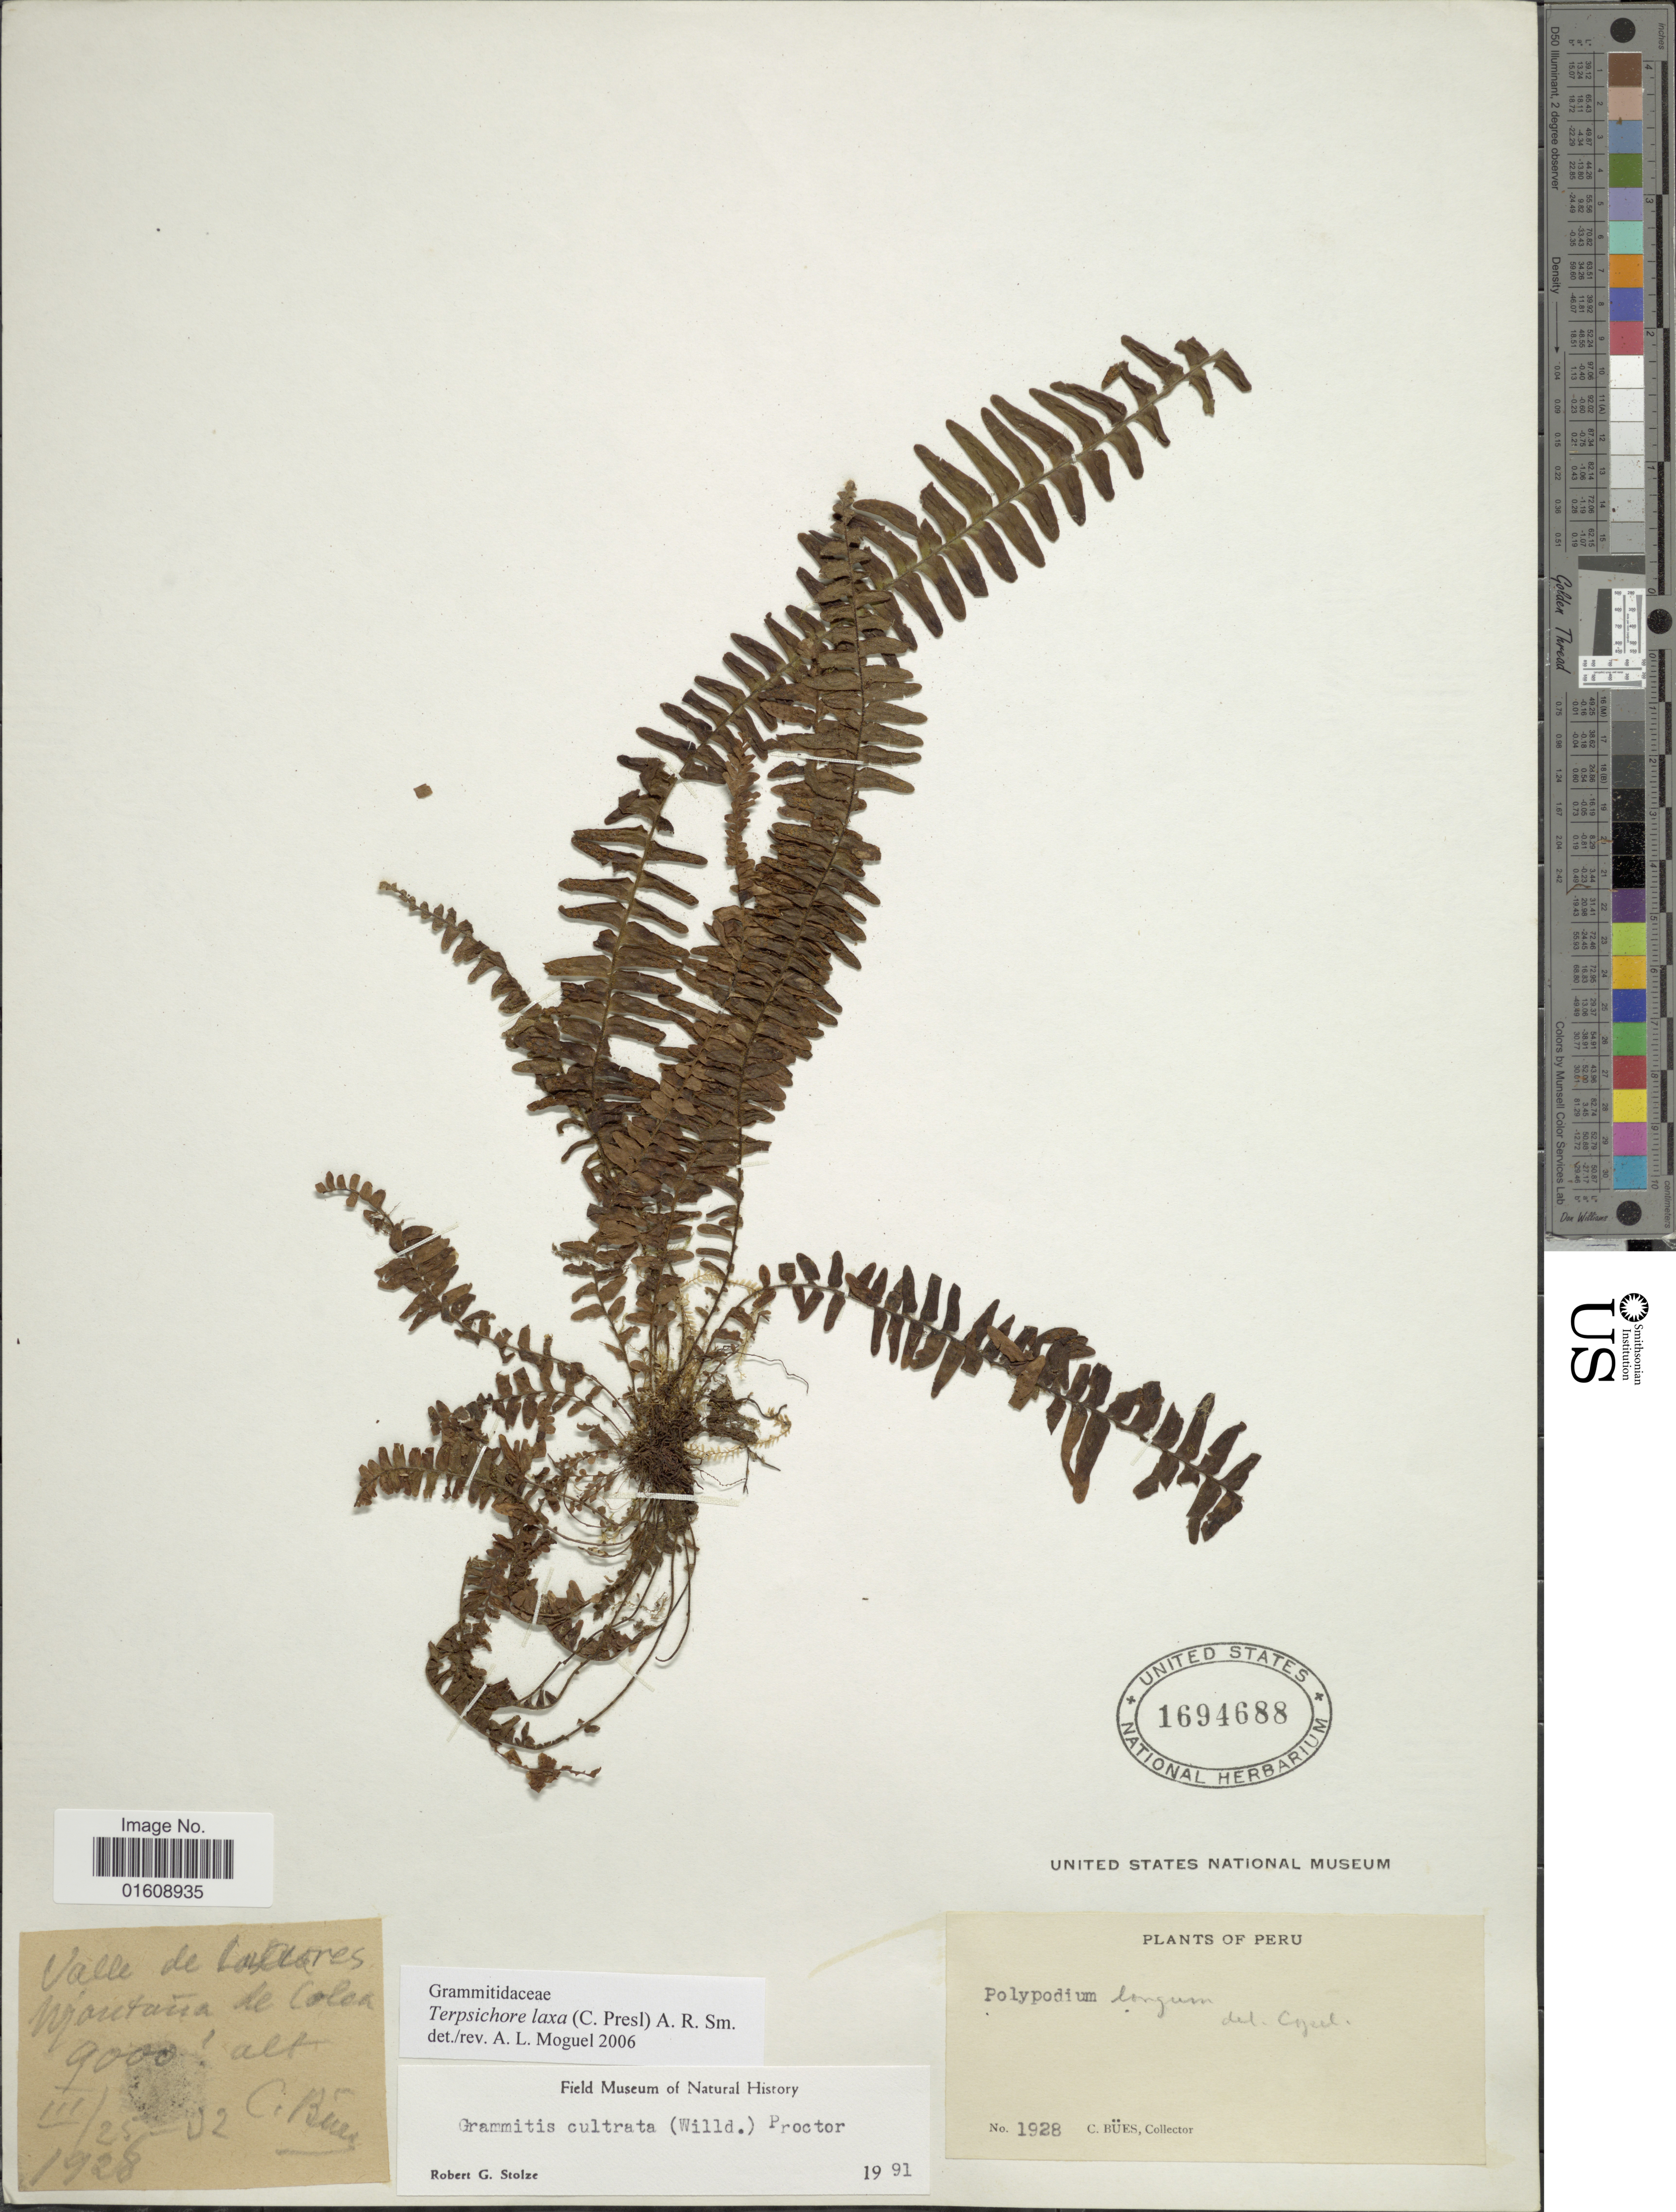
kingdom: Plantae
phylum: Tracheophyta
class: Polypodiopsida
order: Polypodiales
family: Polypodiaceae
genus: Alansmia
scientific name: Alansmia laxa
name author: (C. Presl) Moguel & M. Kessler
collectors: C. Bues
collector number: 1928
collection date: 1928-03-25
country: Peru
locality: Valle de Lares, Montaña de Colca.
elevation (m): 2743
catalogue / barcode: US 1694688